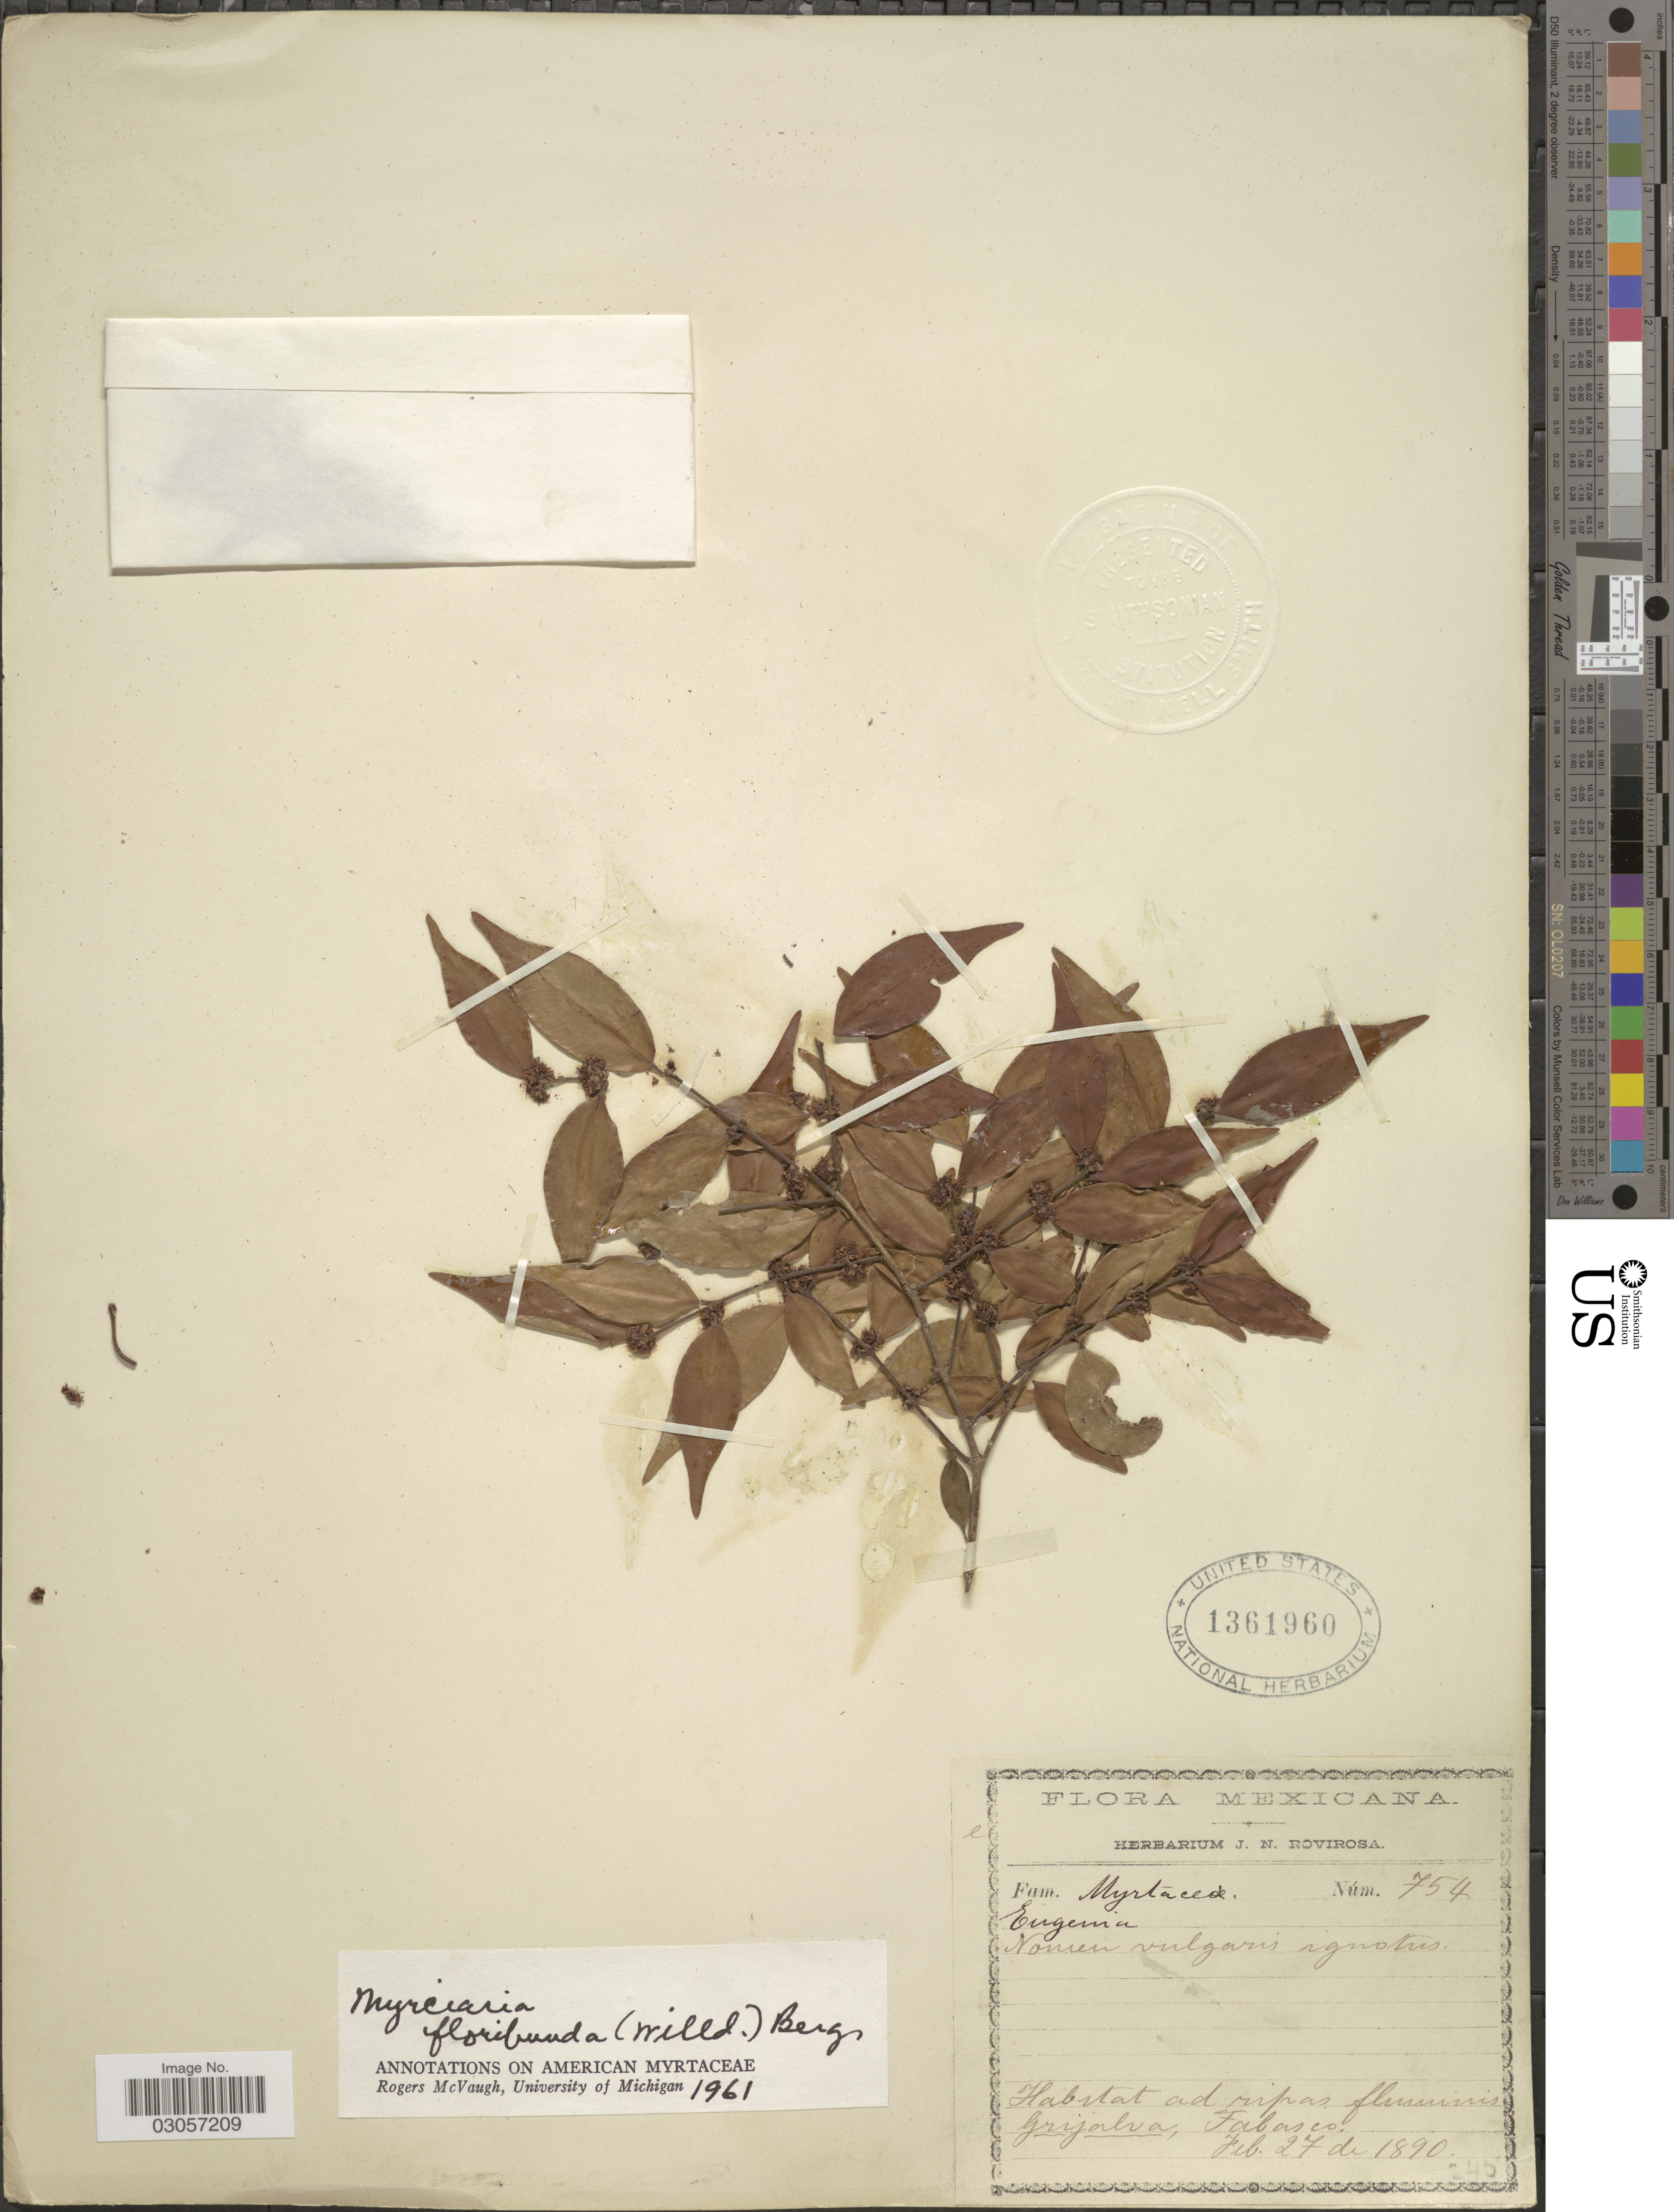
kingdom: Plantae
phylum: Tracheophyta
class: Magnoliopsida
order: Myrtales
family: Myrtaceae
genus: Myrciaria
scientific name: Myrciaria floribunda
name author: (H. West ex Willd.) O. Berg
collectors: ex herb. J. N. Rovirosa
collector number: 754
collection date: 1890-02-27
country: Mexico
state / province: Tabasco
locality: Ad ripas fluminis Grijalva, Tabasco.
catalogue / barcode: US 1361960